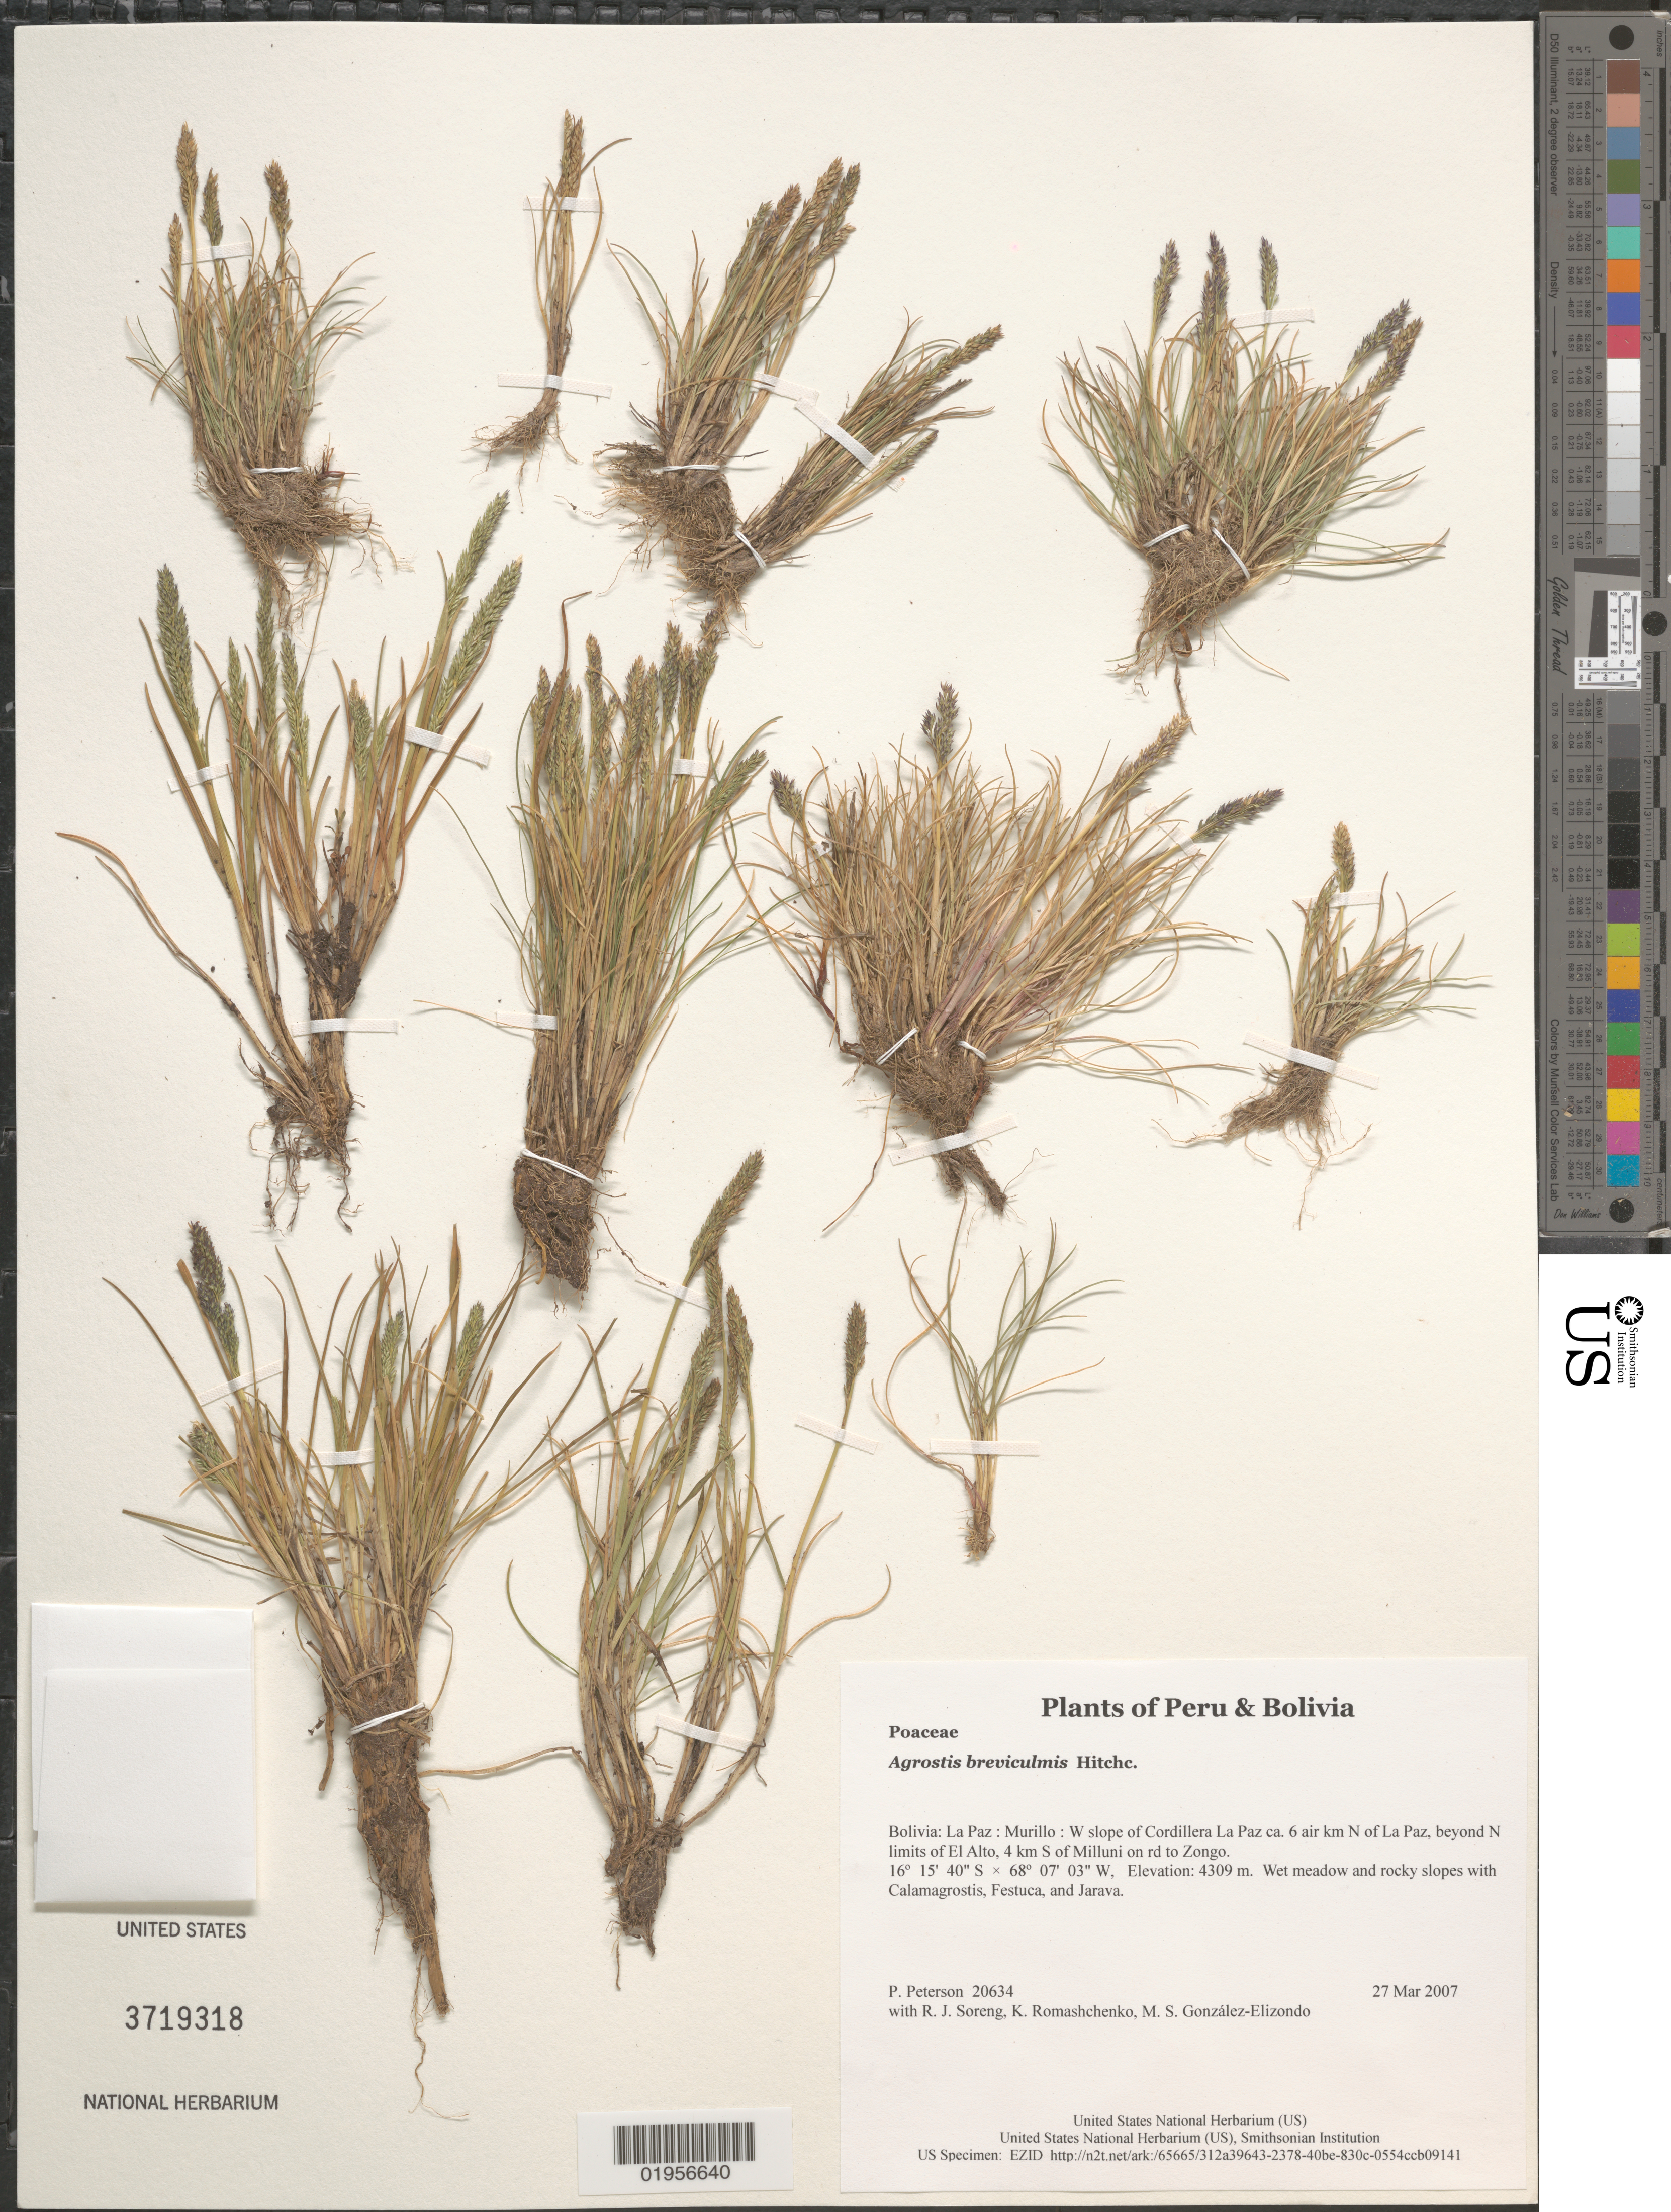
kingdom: Plantae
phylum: Tracheophyta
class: Liliopsida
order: Poales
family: Poaceae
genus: Agrostis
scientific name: Agrostis breviculmis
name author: Hitchc.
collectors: P. M. Peterson, R. J. Soreng, K. Romashchenko & M. S. González-Elizondo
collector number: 20634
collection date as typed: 27 Mar 2007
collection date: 2007-03-27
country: Bolivia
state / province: La Paz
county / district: Murillo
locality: W slope of Cordillera La Paz ca. 6 air km N of La Paz, beyond N limits of El Alto, 4 km S of Milluni on rd to Zongo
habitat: Wet meadow and rocky slopes with Calamagrostis, Festuca, and Jarava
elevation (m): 4309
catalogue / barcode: US 3719318